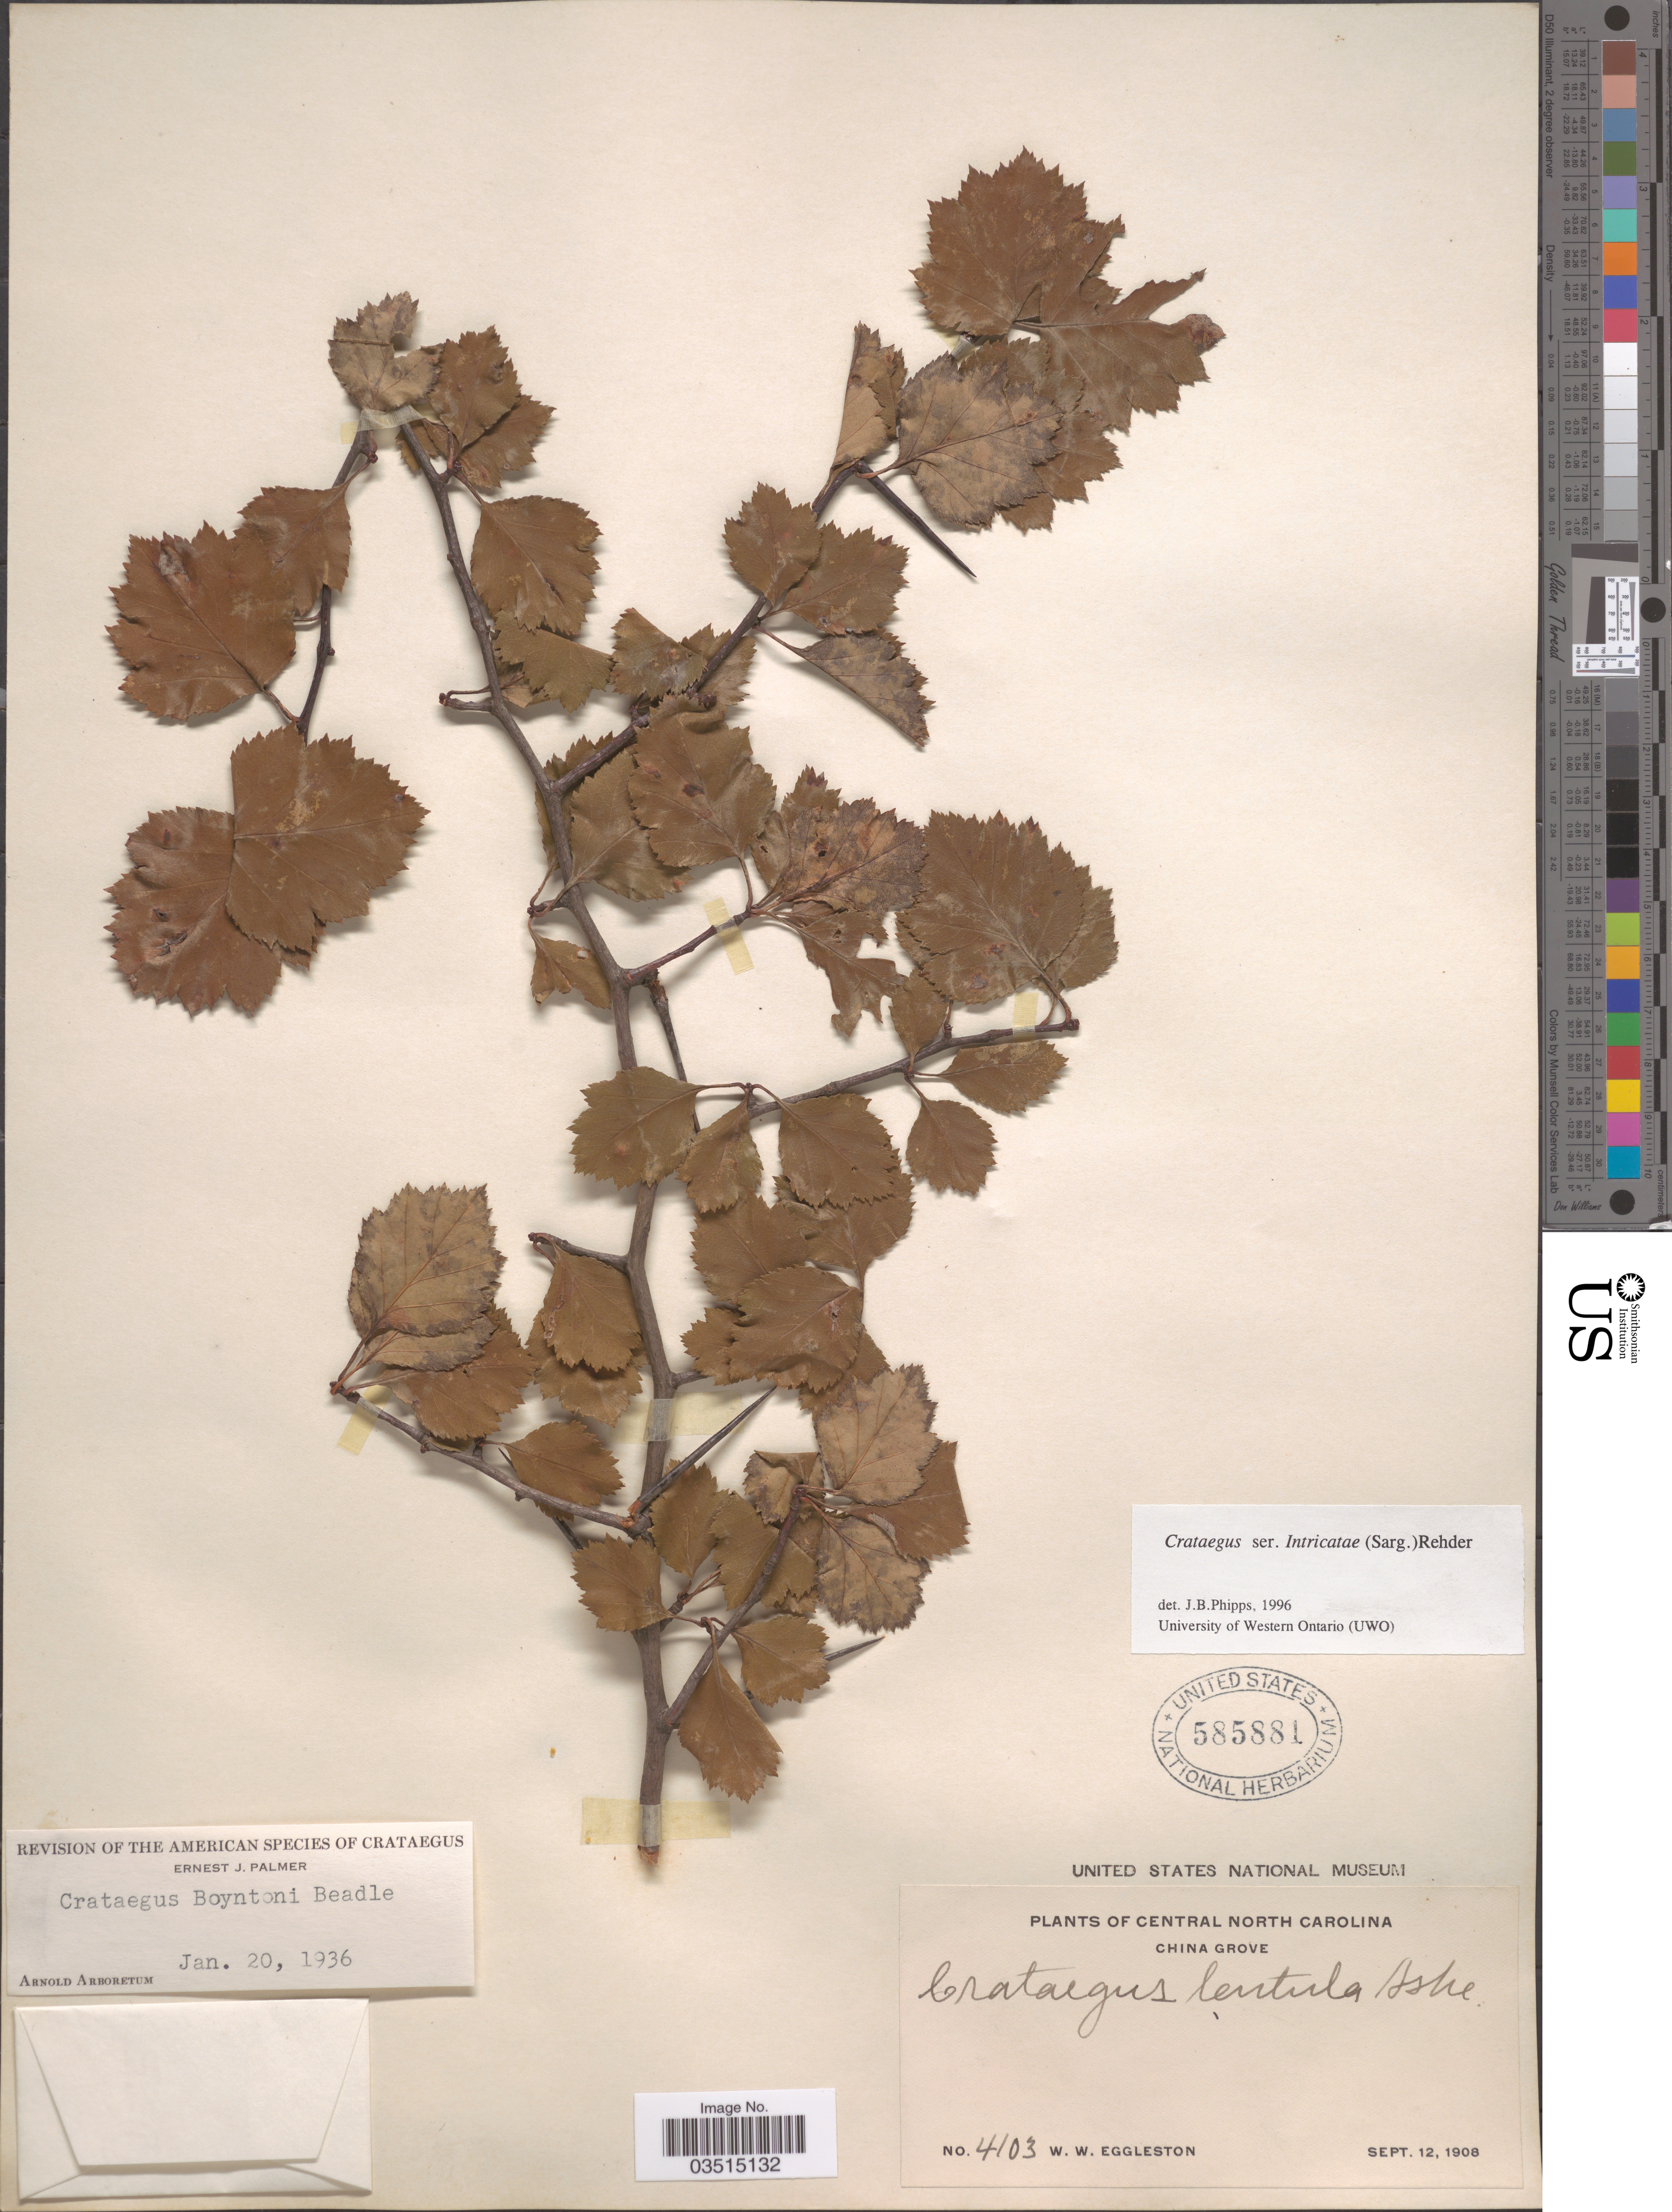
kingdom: Plantae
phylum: Tracheophyta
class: Magnoliopsida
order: Rosales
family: Rosaceae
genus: Crataegus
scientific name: Crataegus intricata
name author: Lange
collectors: W. W. Eggleston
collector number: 4103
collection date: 1908-09-12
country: United States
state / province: North Carolina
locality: Central North Carolina. China Grove.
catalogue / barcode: US 585881